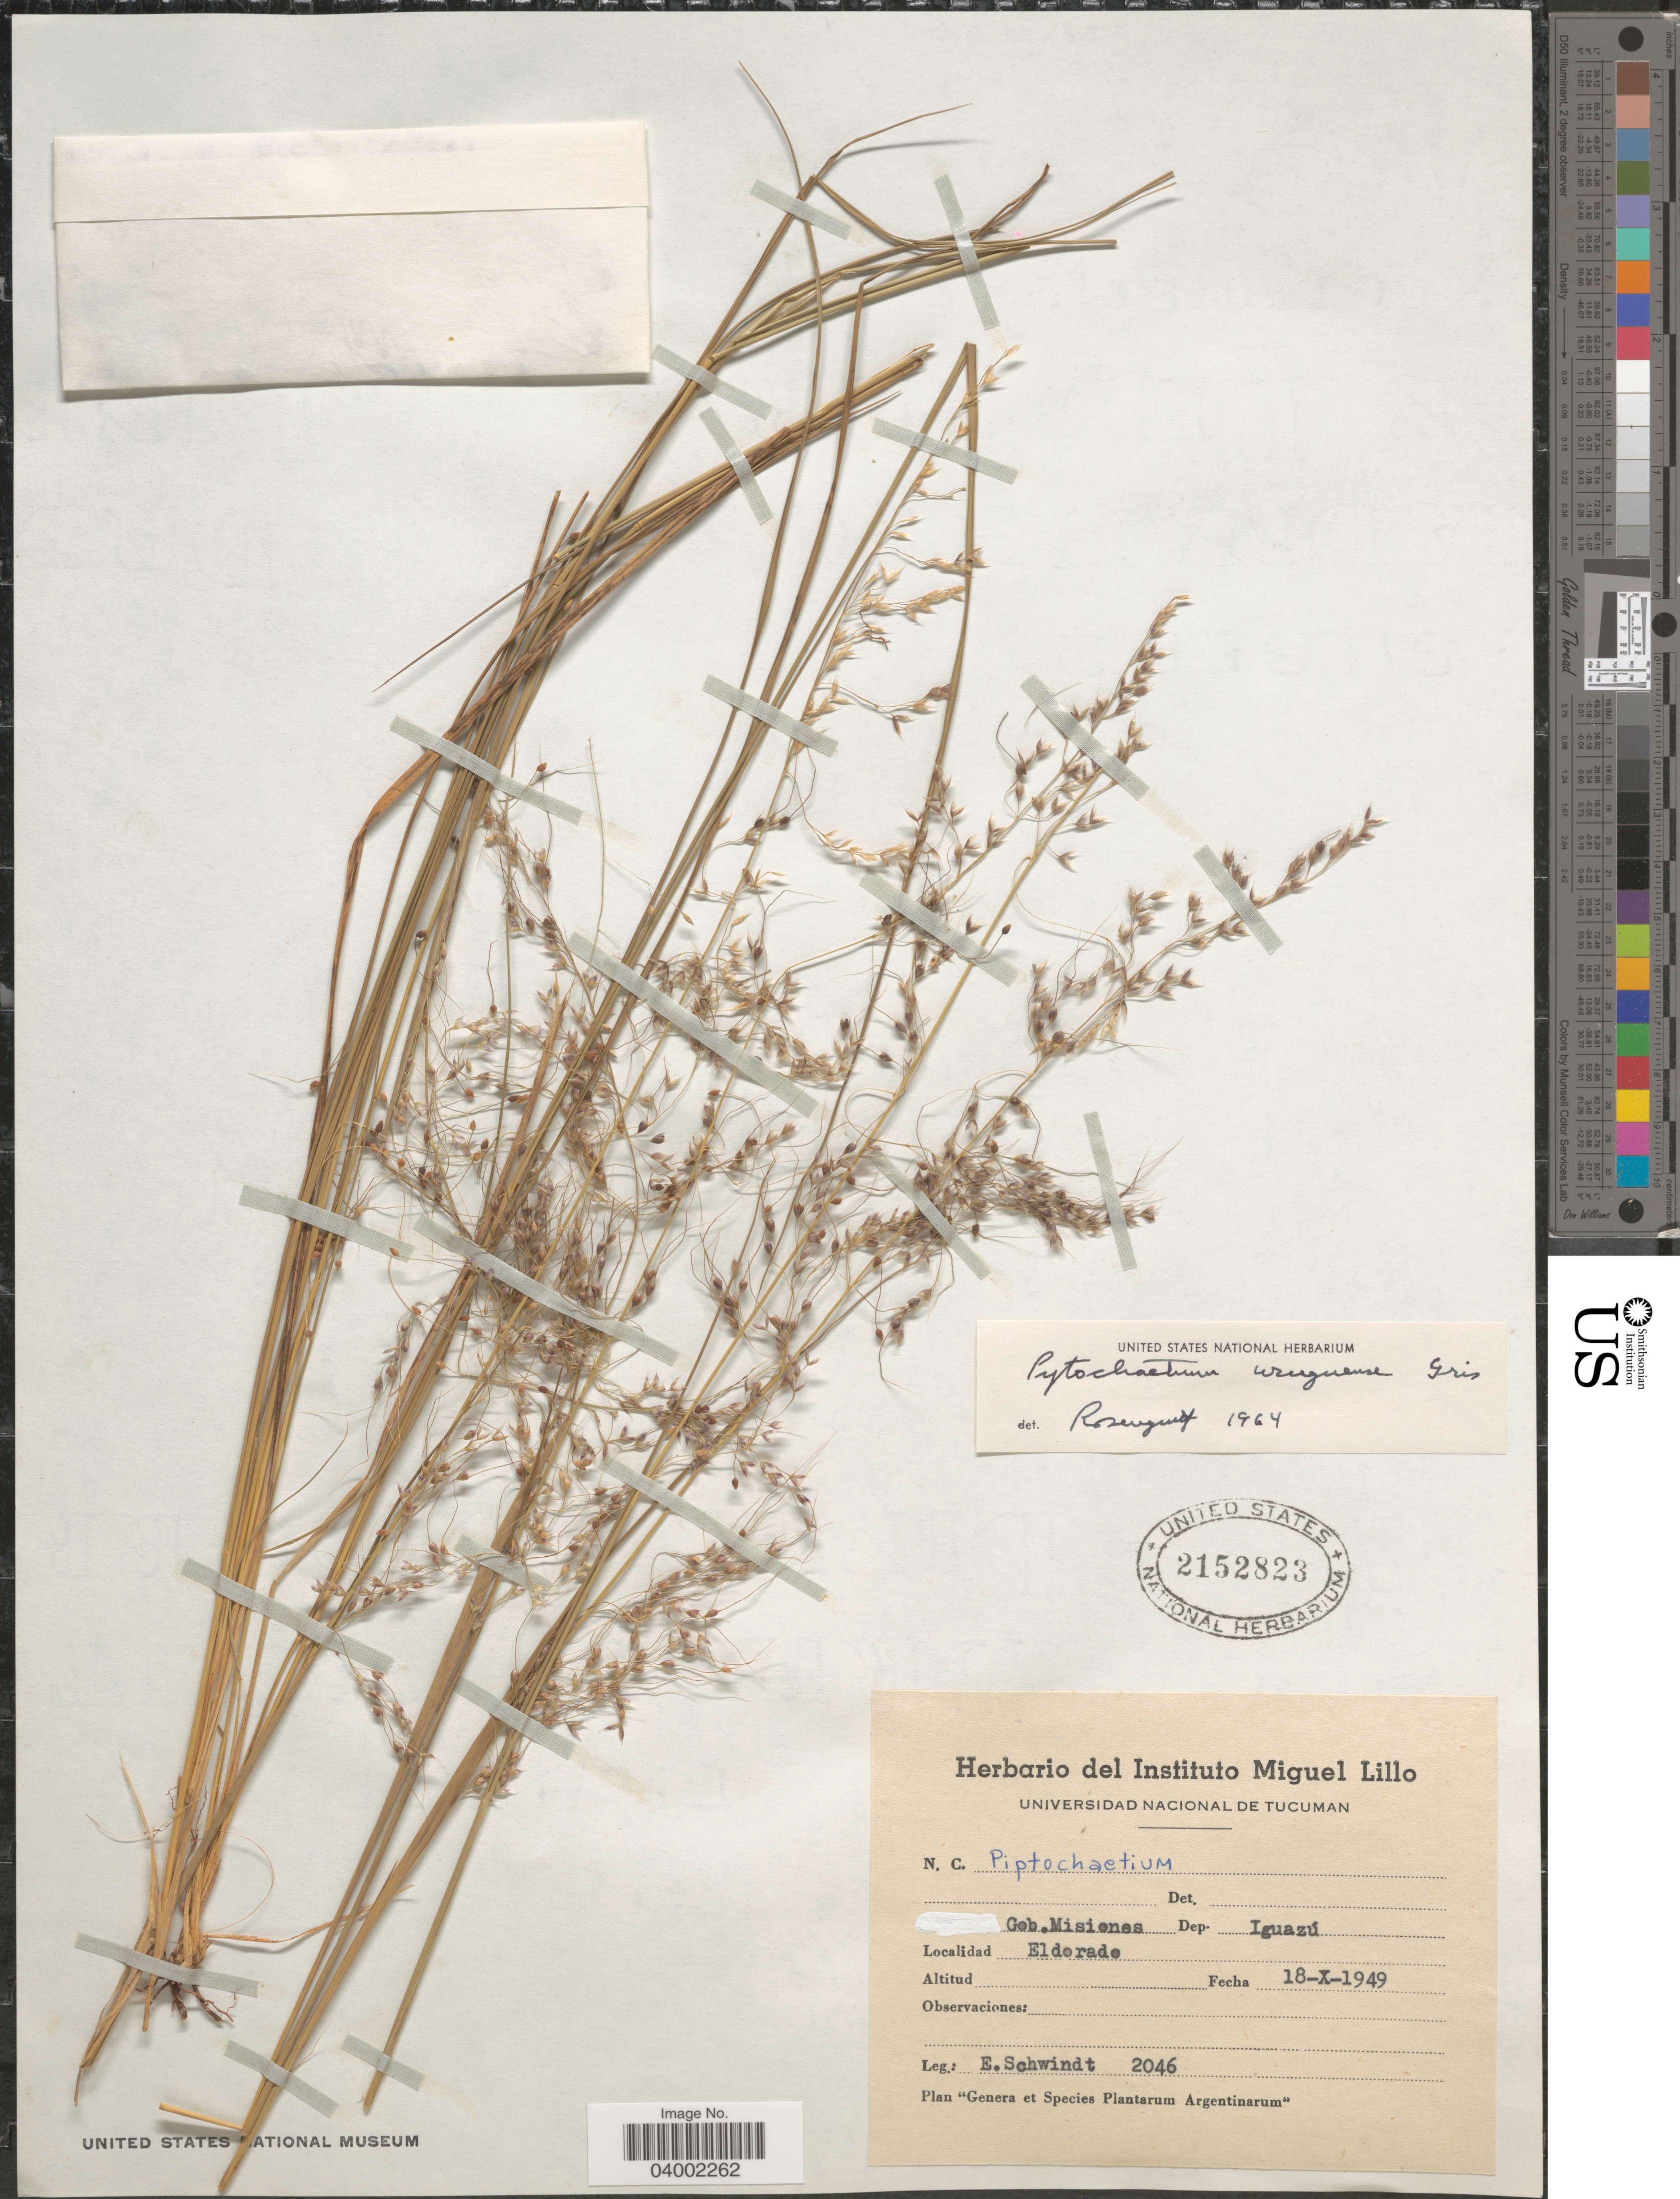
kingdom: Plantae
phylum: Tracheophyta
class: Liliopsida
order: Poales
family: Poaceae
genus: Piptochaetium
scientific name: Piptochaetium uruguense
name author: Griseb.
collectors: E. Schwindt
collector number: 2046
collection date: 1949-10-18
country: Argentina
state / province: Misiones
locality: Gob. Misiones. Dep. Iguazú. Eldorado.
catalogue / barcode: US 2152823